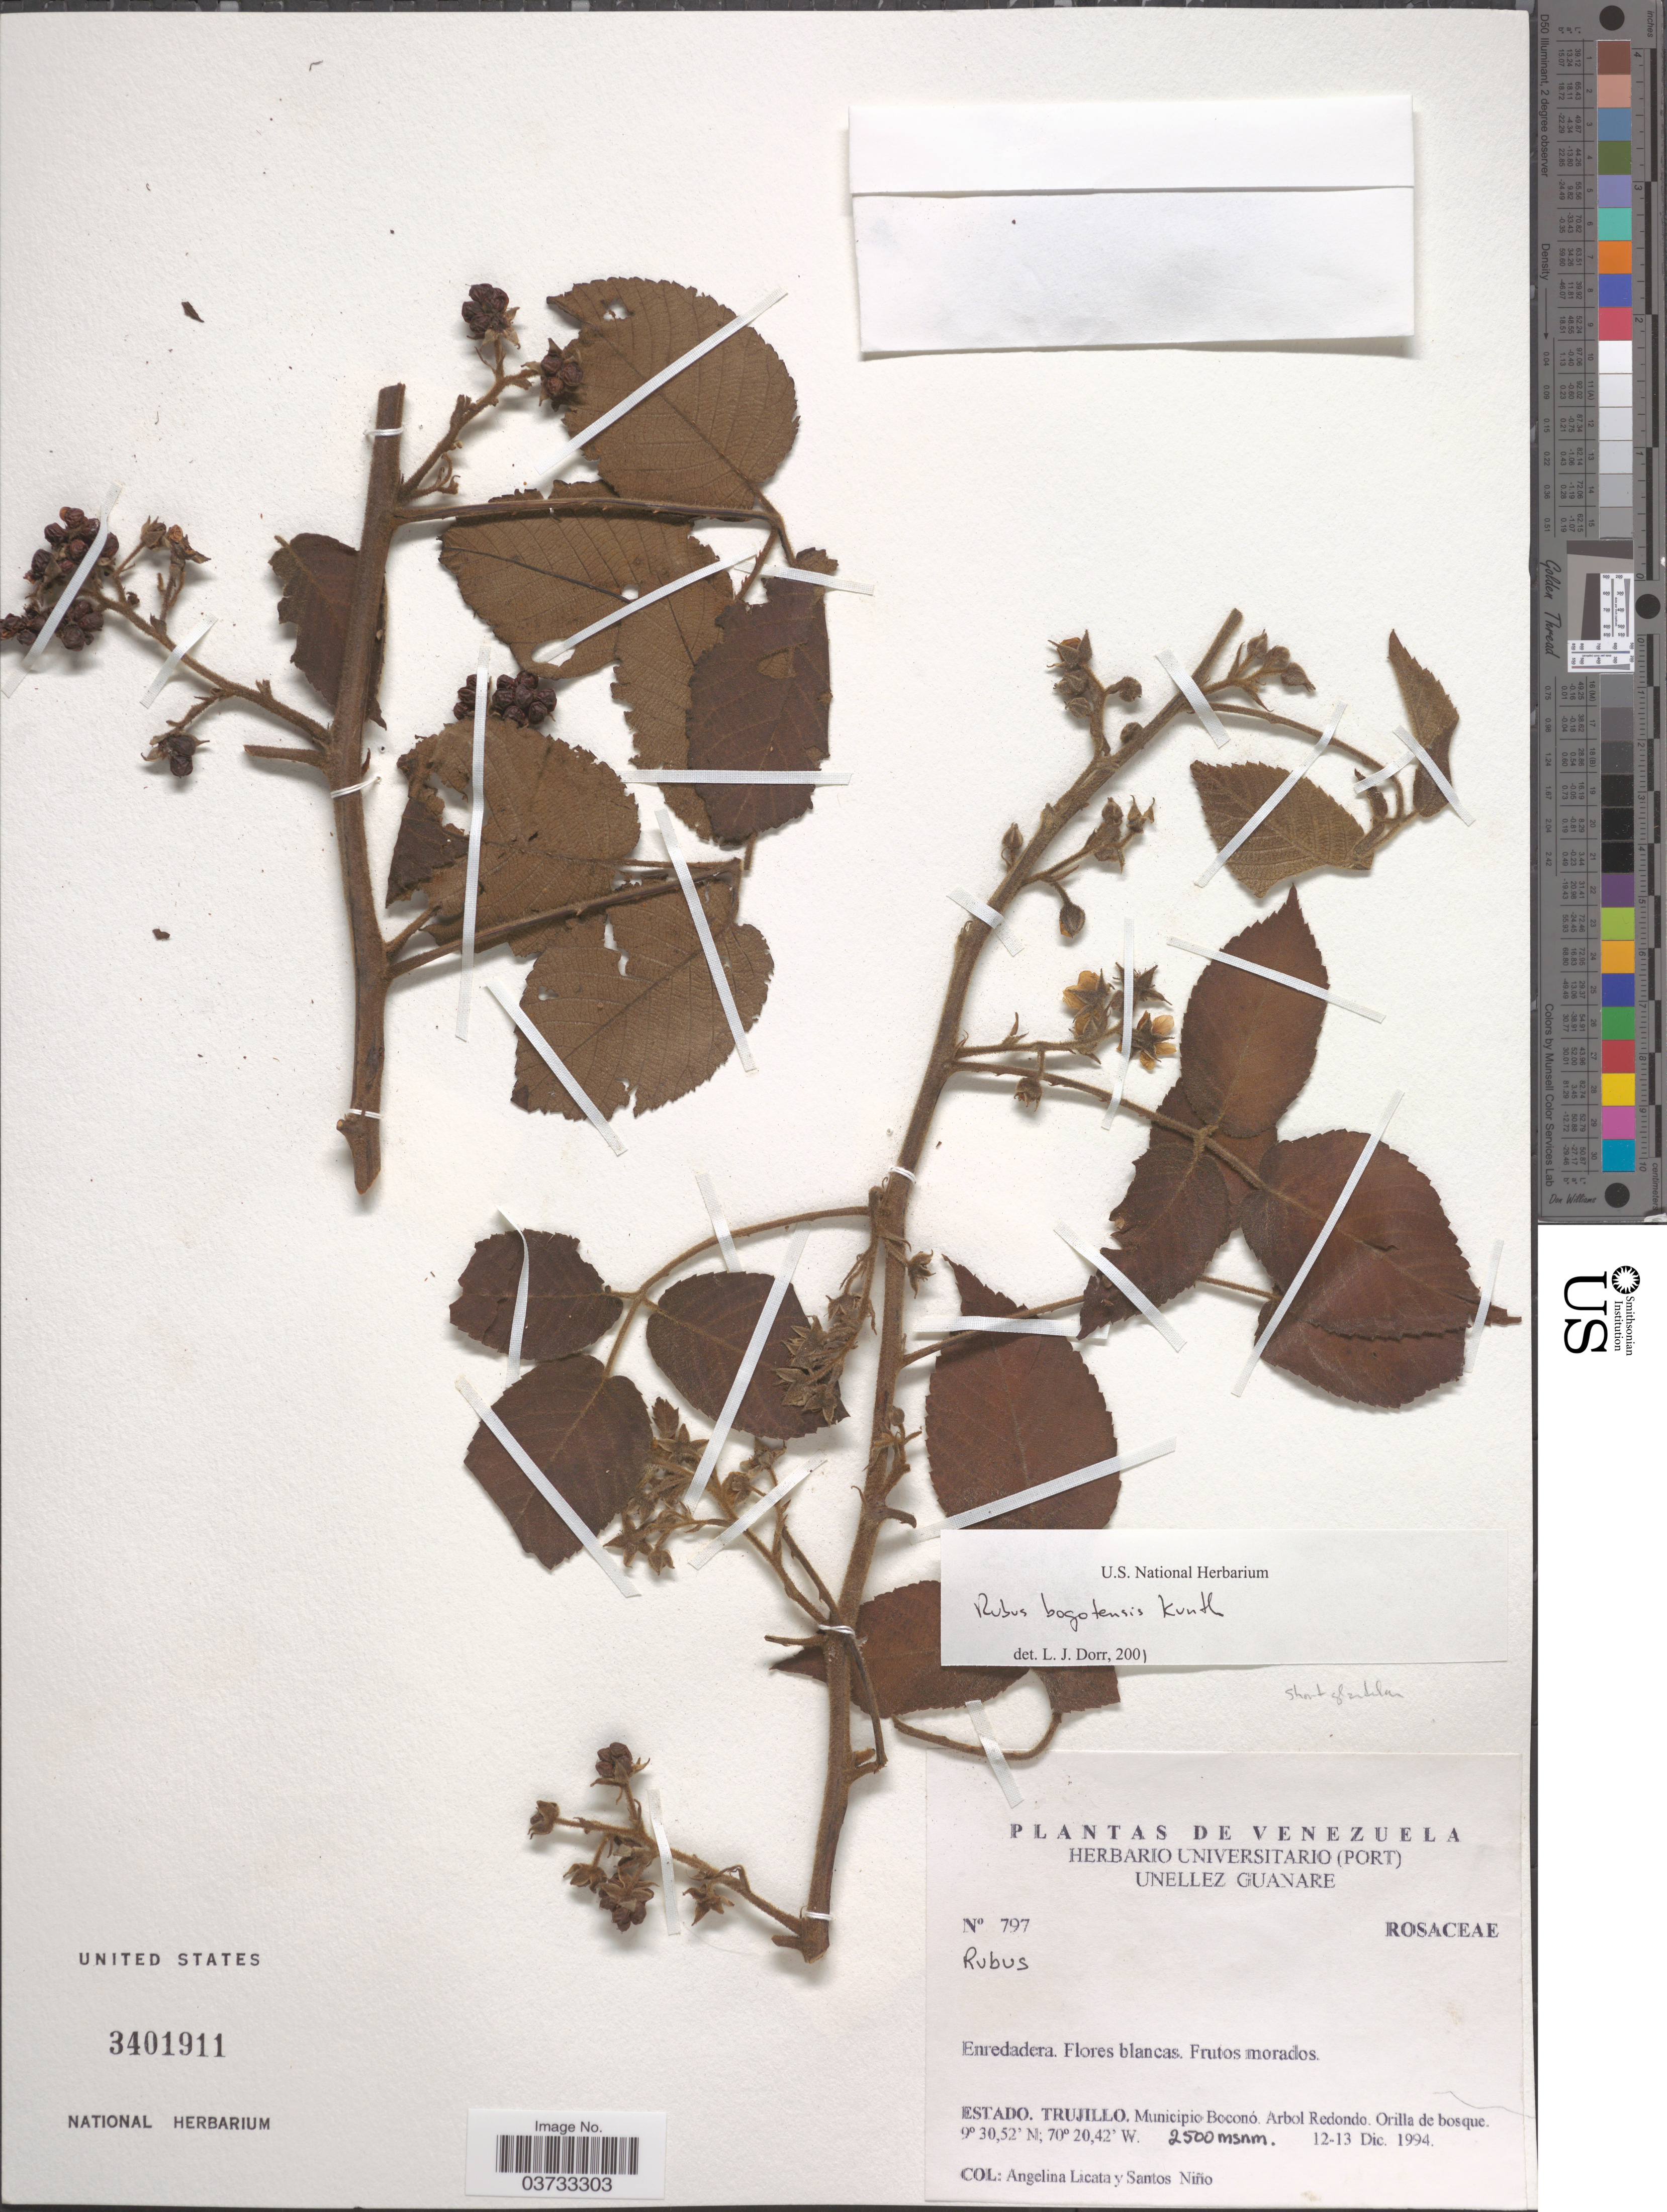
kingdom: Plantae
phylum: Tracheophyta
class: Magnoliopsida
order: Rosales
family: Rosaceae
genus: Rubus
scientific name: Rubus bogotensis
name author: Kunth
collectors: A. Licata & S. M. Niño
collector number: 797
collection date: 1994-12-12/1994-12-13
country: Venezuela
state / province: Trujillo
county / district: Boconó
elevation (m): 2500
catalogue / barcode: US 3401911